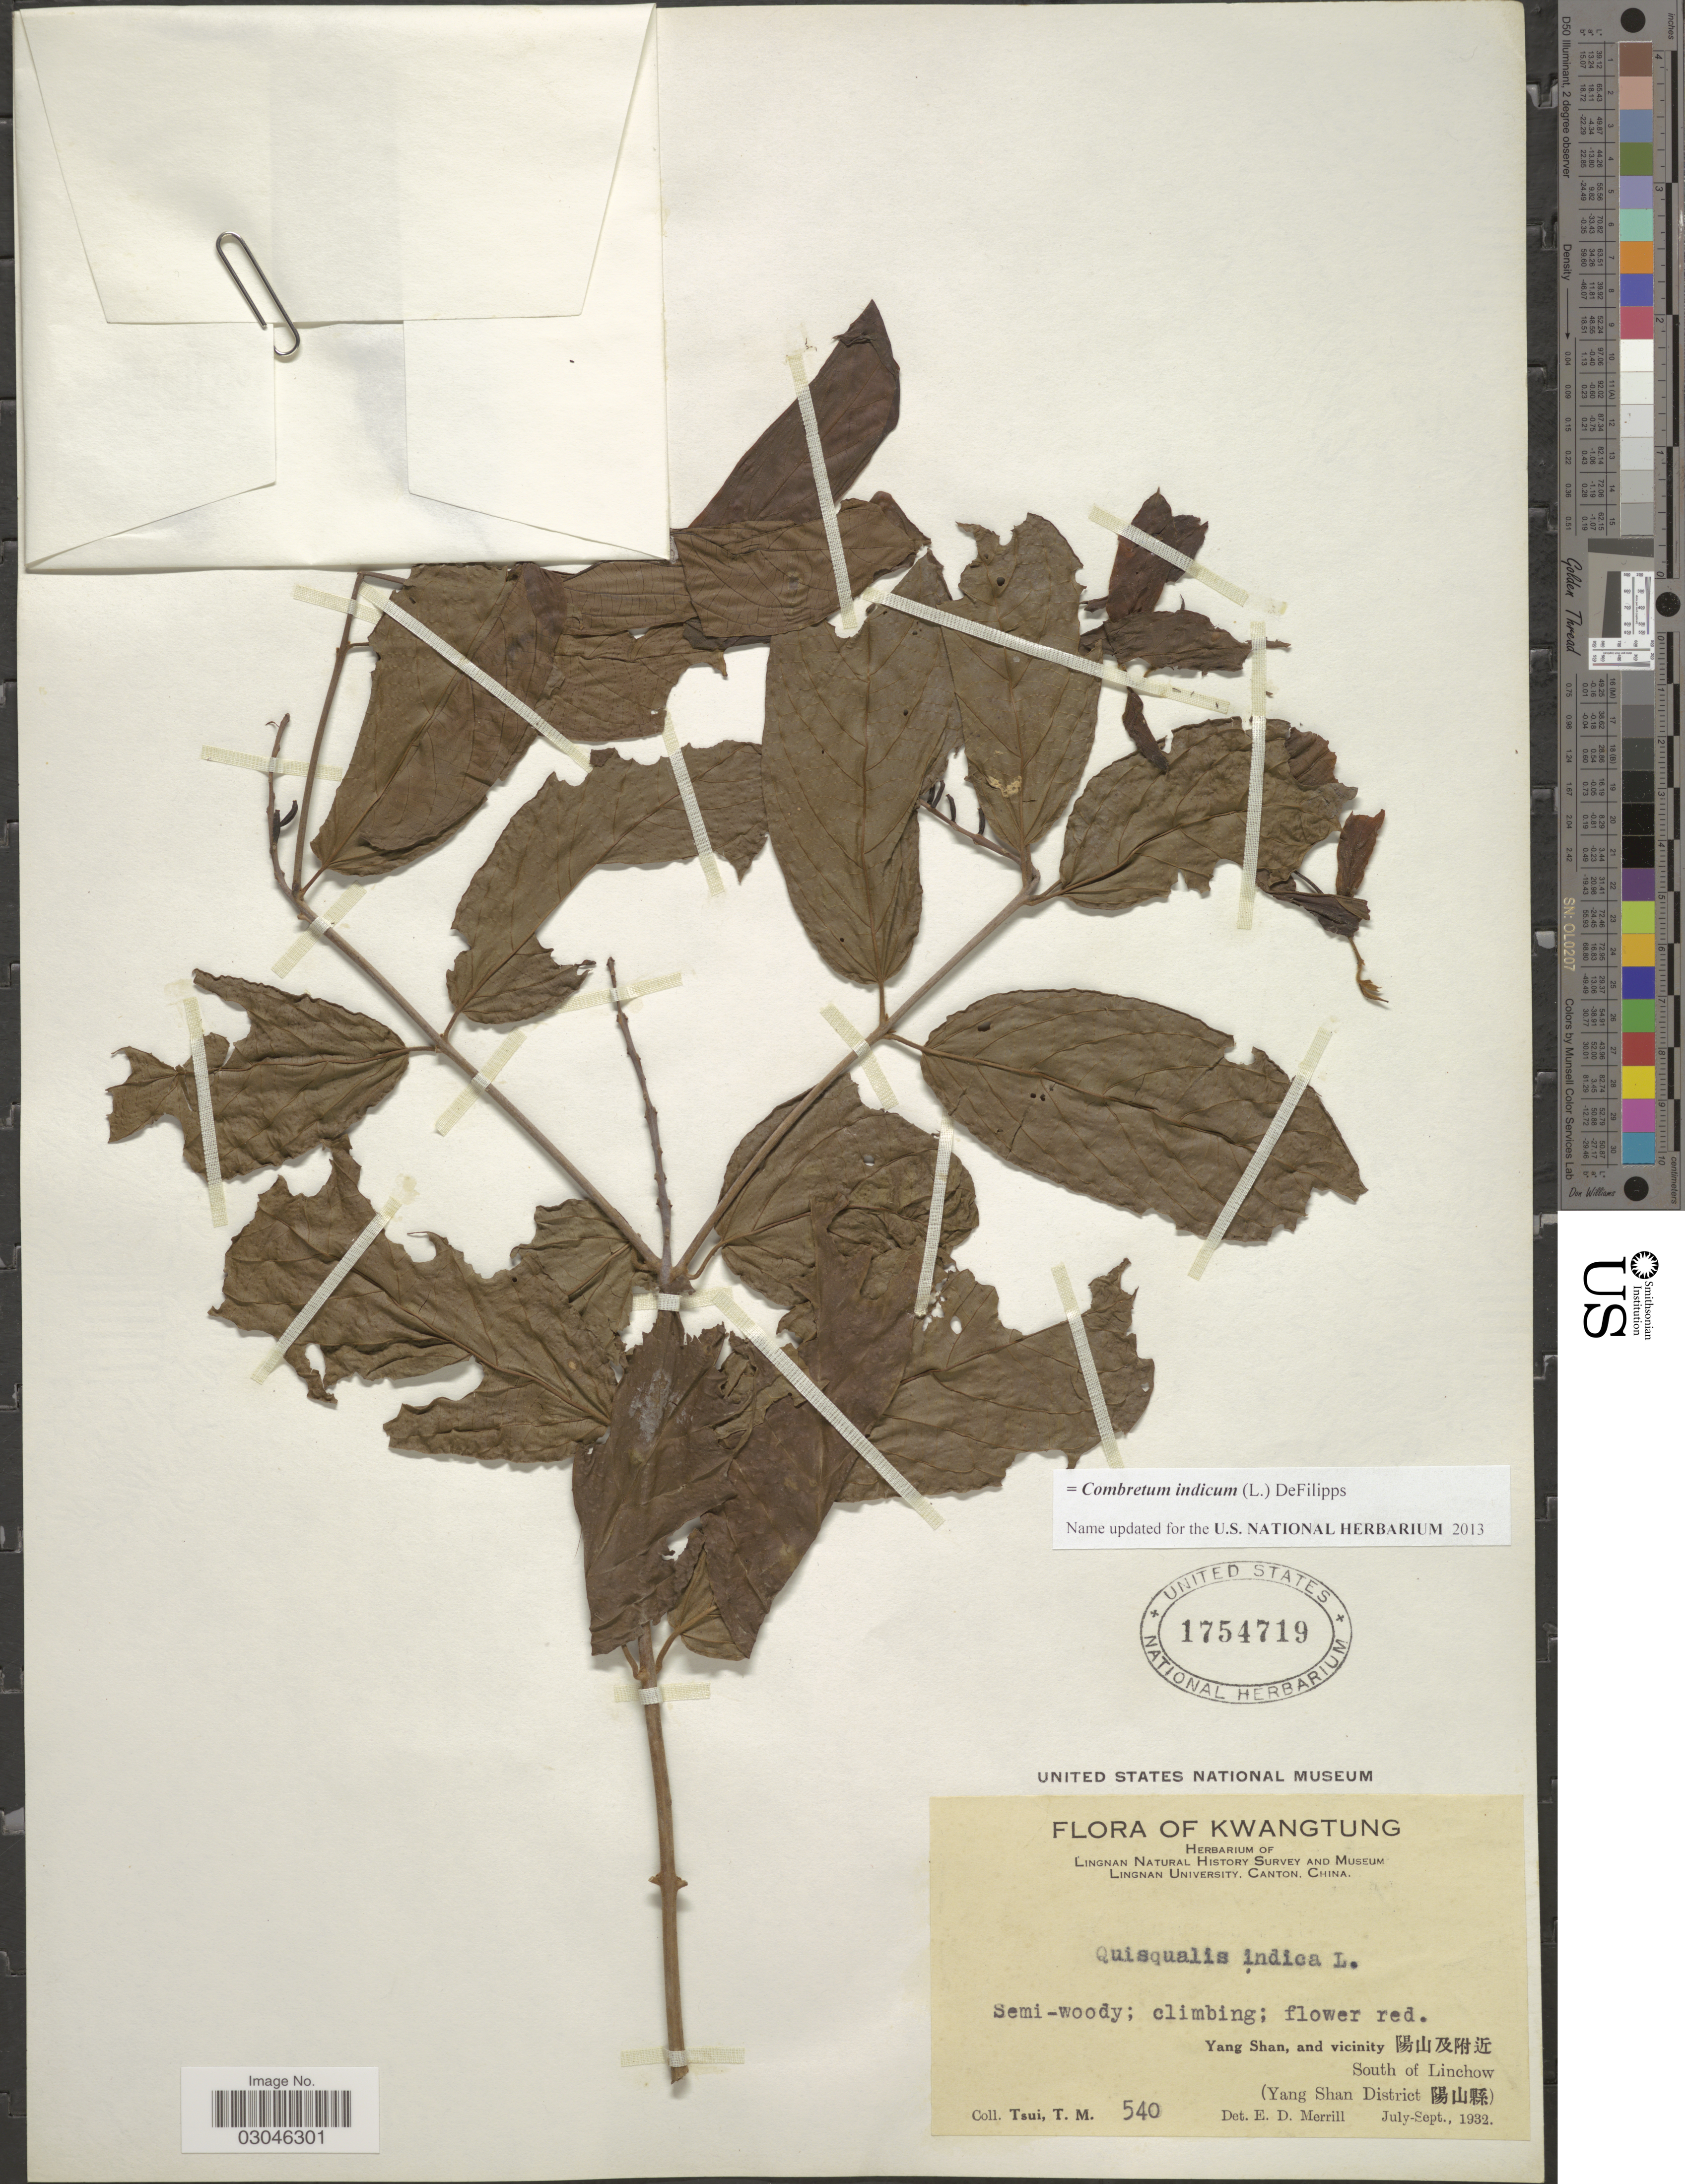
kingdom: Plantae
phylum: Tracheophyta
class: Magnoliopsida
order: Myrtales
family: Combretaceae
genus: Combretum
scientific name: Combretum indicum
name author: (L.) DeFilipps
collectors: T. Tsui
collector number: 540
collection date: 1932-07/1932-09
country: China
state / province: Guangdong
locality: Kwatung.Yang Shan, and vicinity South of Linchow (Yang Shan District).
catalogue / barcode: US 1754719